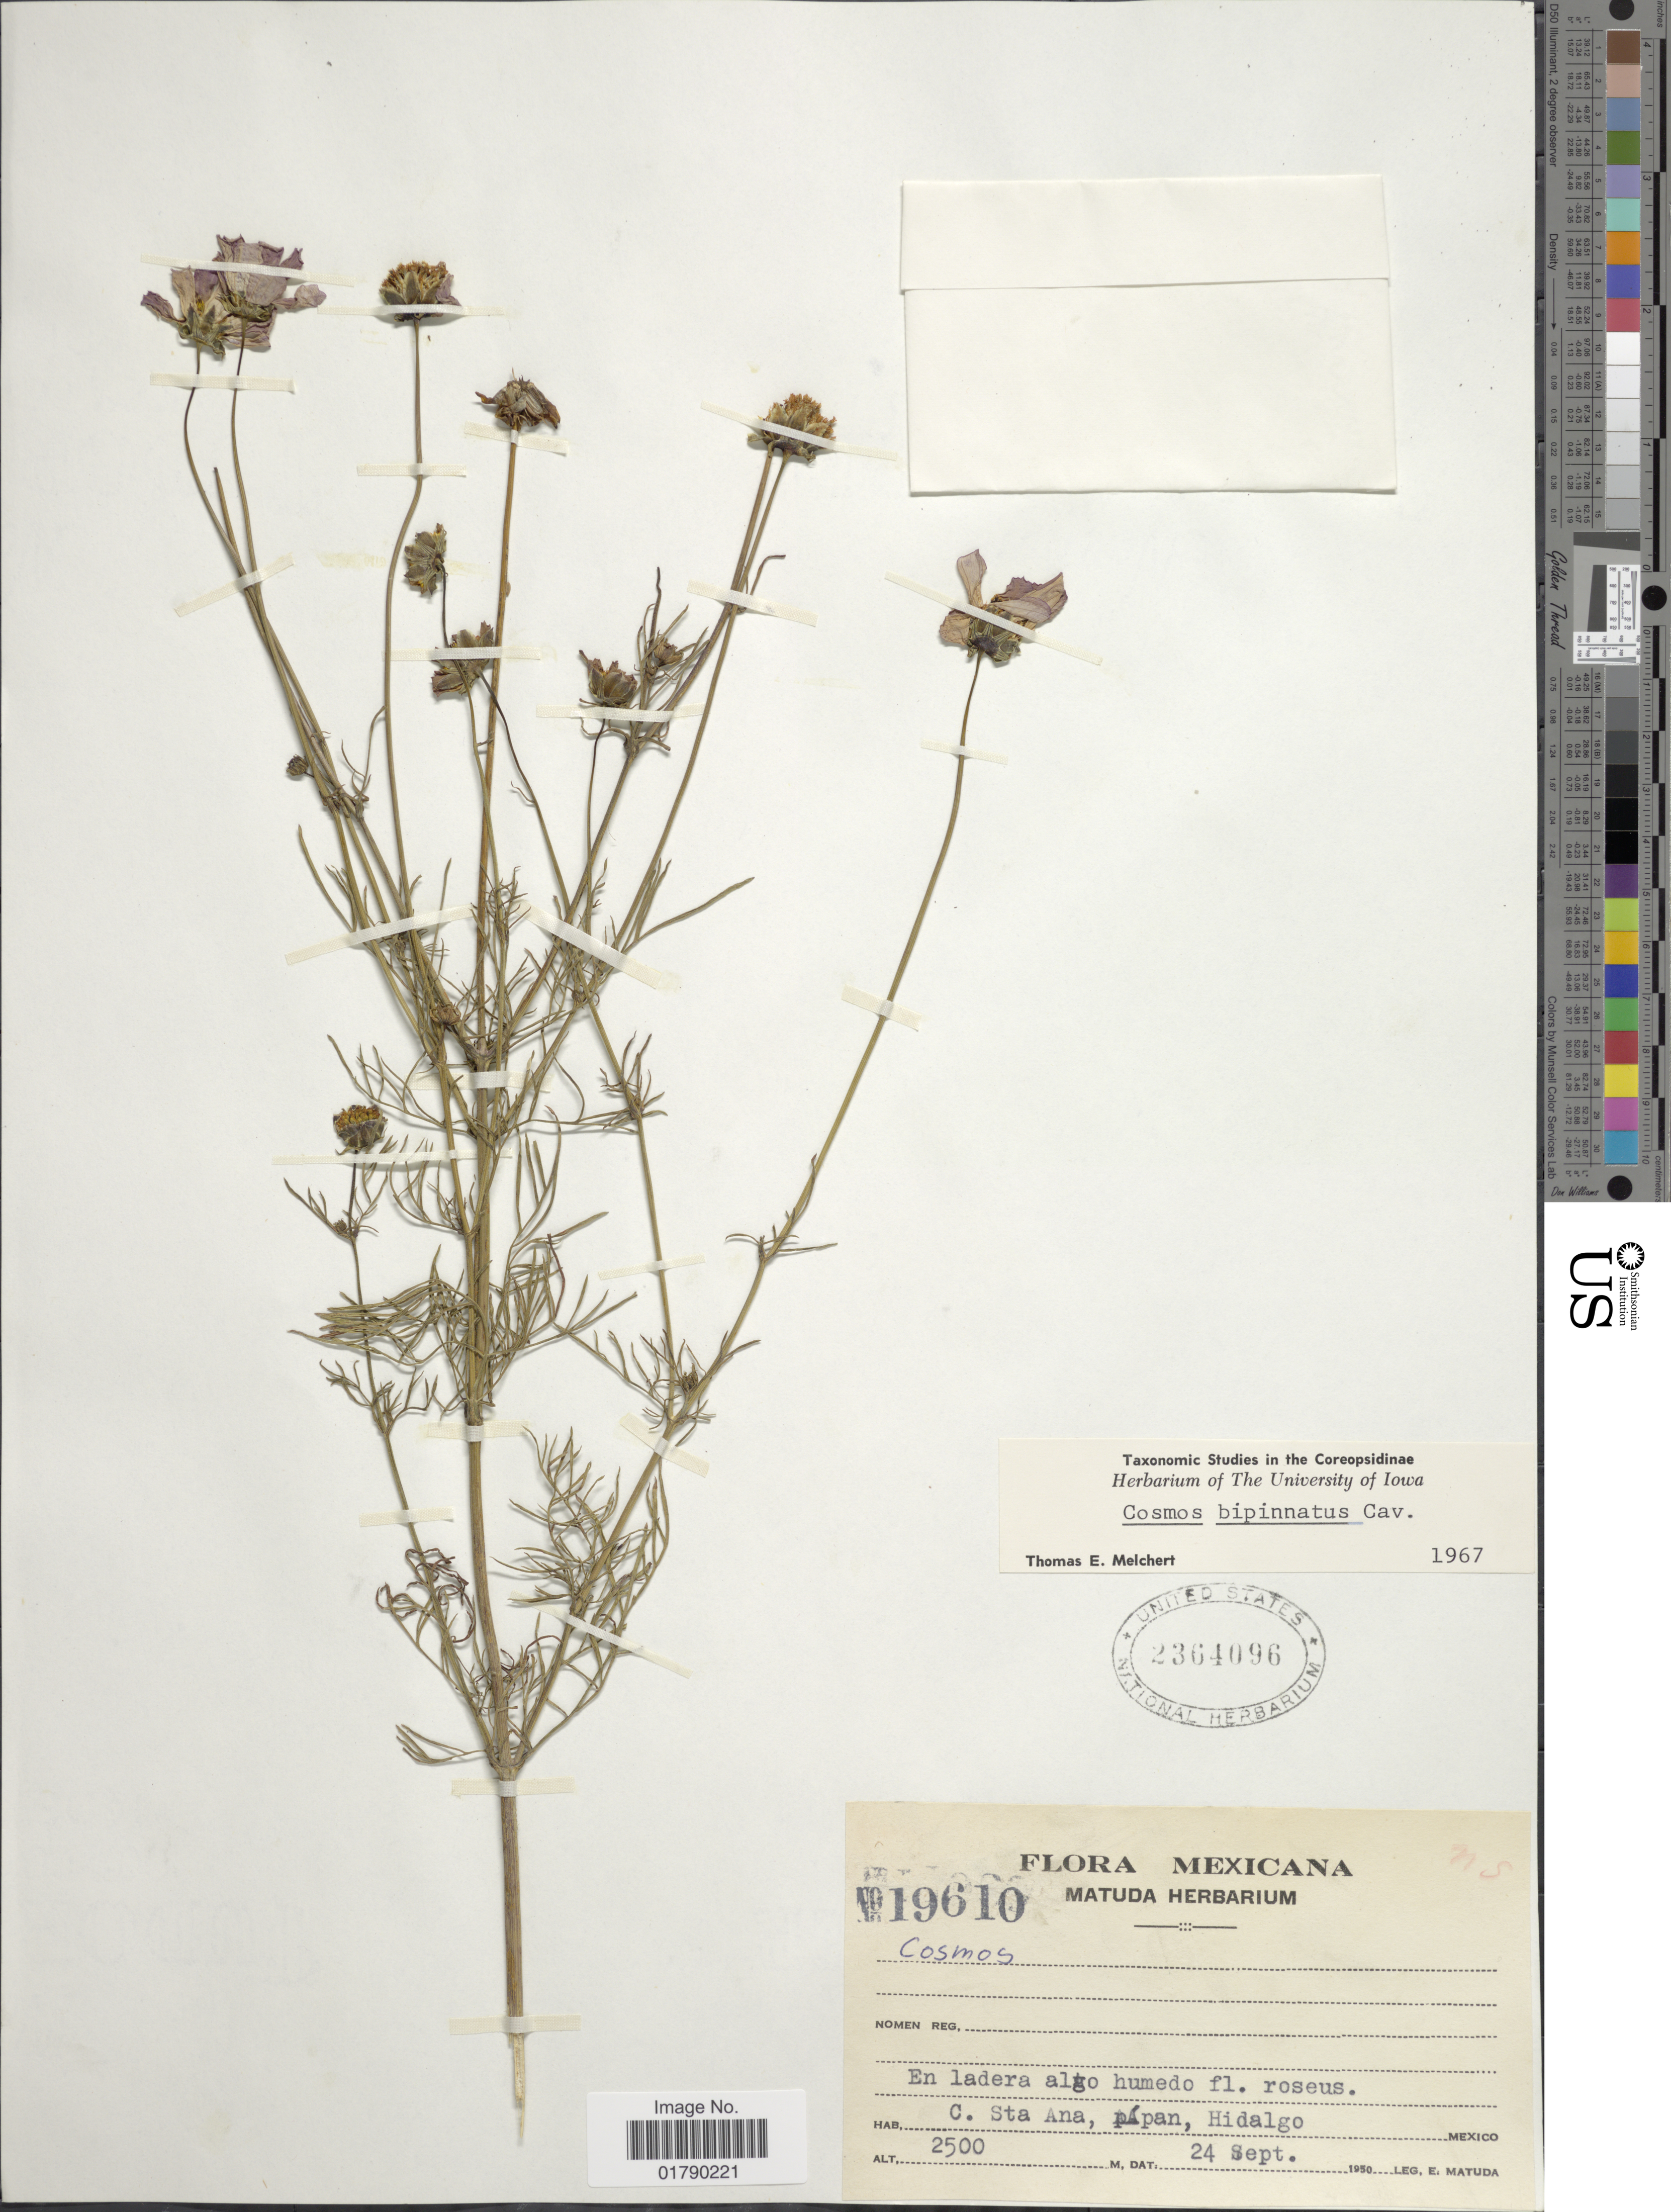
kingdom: Plantae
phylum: Tracheophyta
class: Magnoliopsida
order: Asterales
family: Asteraceae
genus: Cosmos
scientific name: Cosmos bipinnatus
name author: Cav.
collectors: E. Matuda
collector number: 19610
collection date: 1950-09-24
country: Mexico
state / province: Hidalgo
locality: C. Sta Ana, papan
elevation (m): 2500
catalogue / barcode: US 2364096